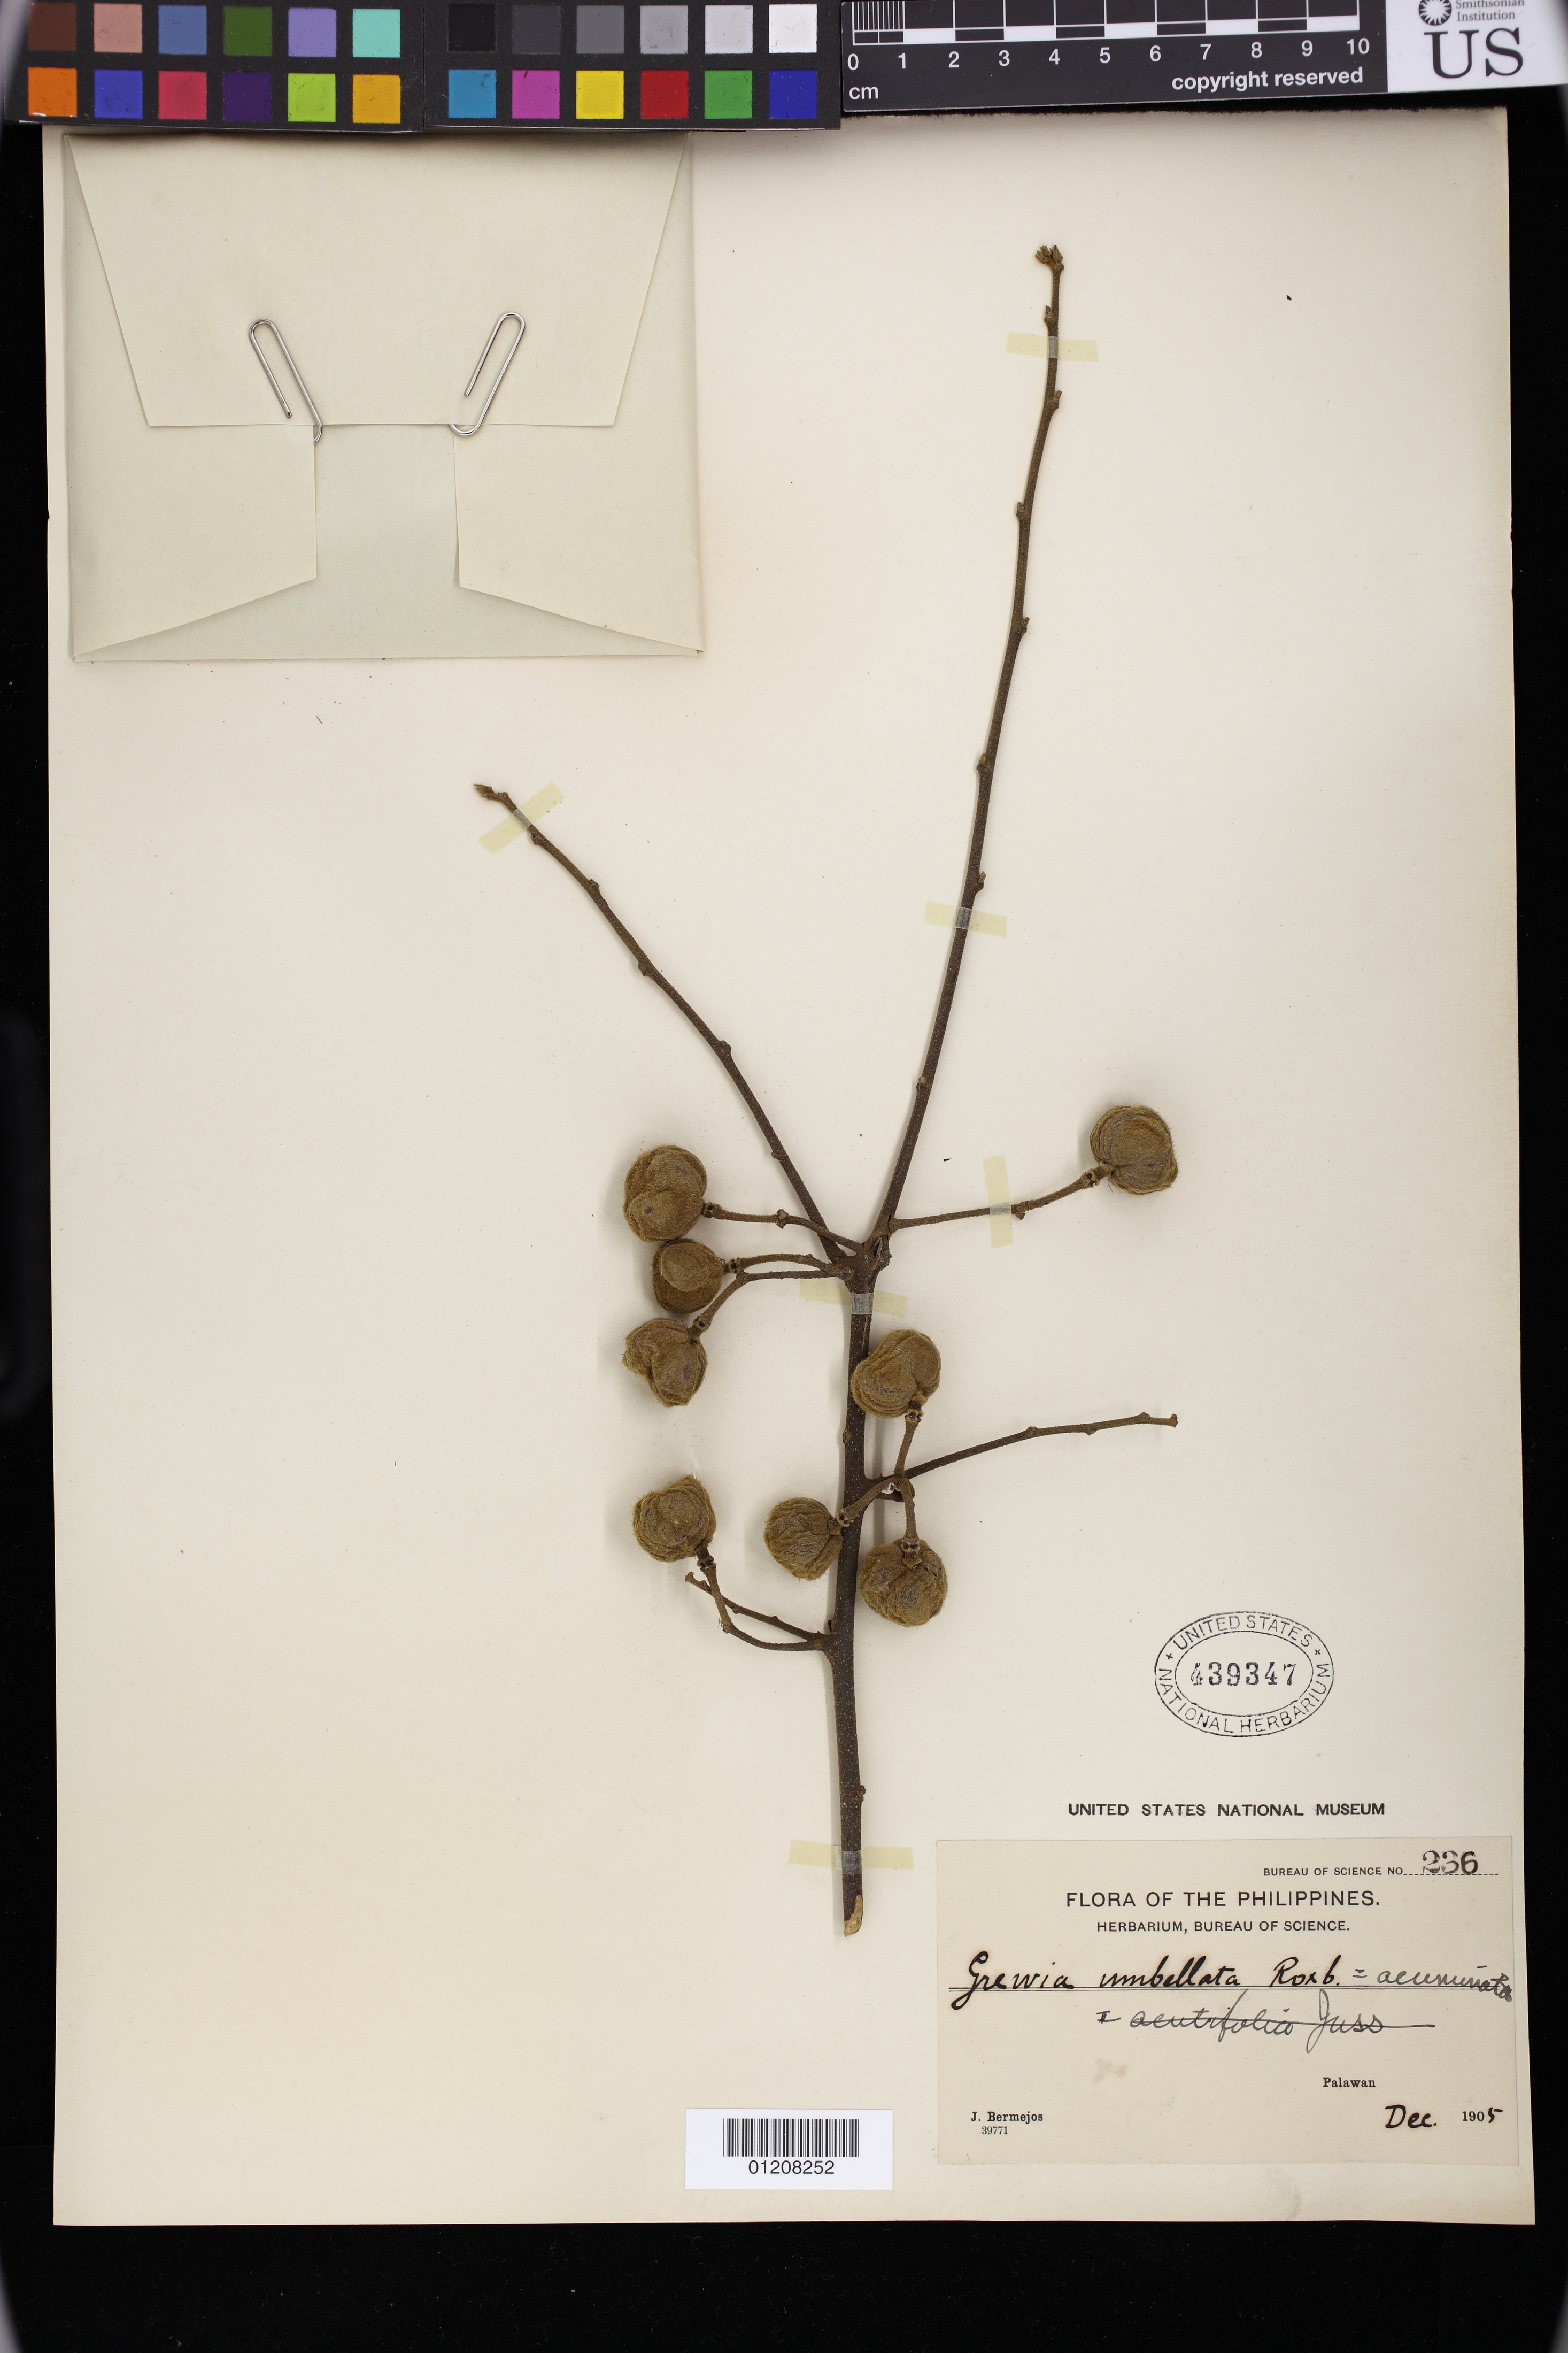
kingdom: Plantae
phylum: Tracheophyta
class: Magnoliopsida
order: Malvales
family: Malvaceae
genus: Grewia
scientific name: Grewia acuminata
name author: Juss.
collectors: J. Bermejos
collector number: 236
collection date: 1905-12-01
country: Philippines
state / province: Mimaropa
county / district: Palawan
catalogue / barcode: US 439347